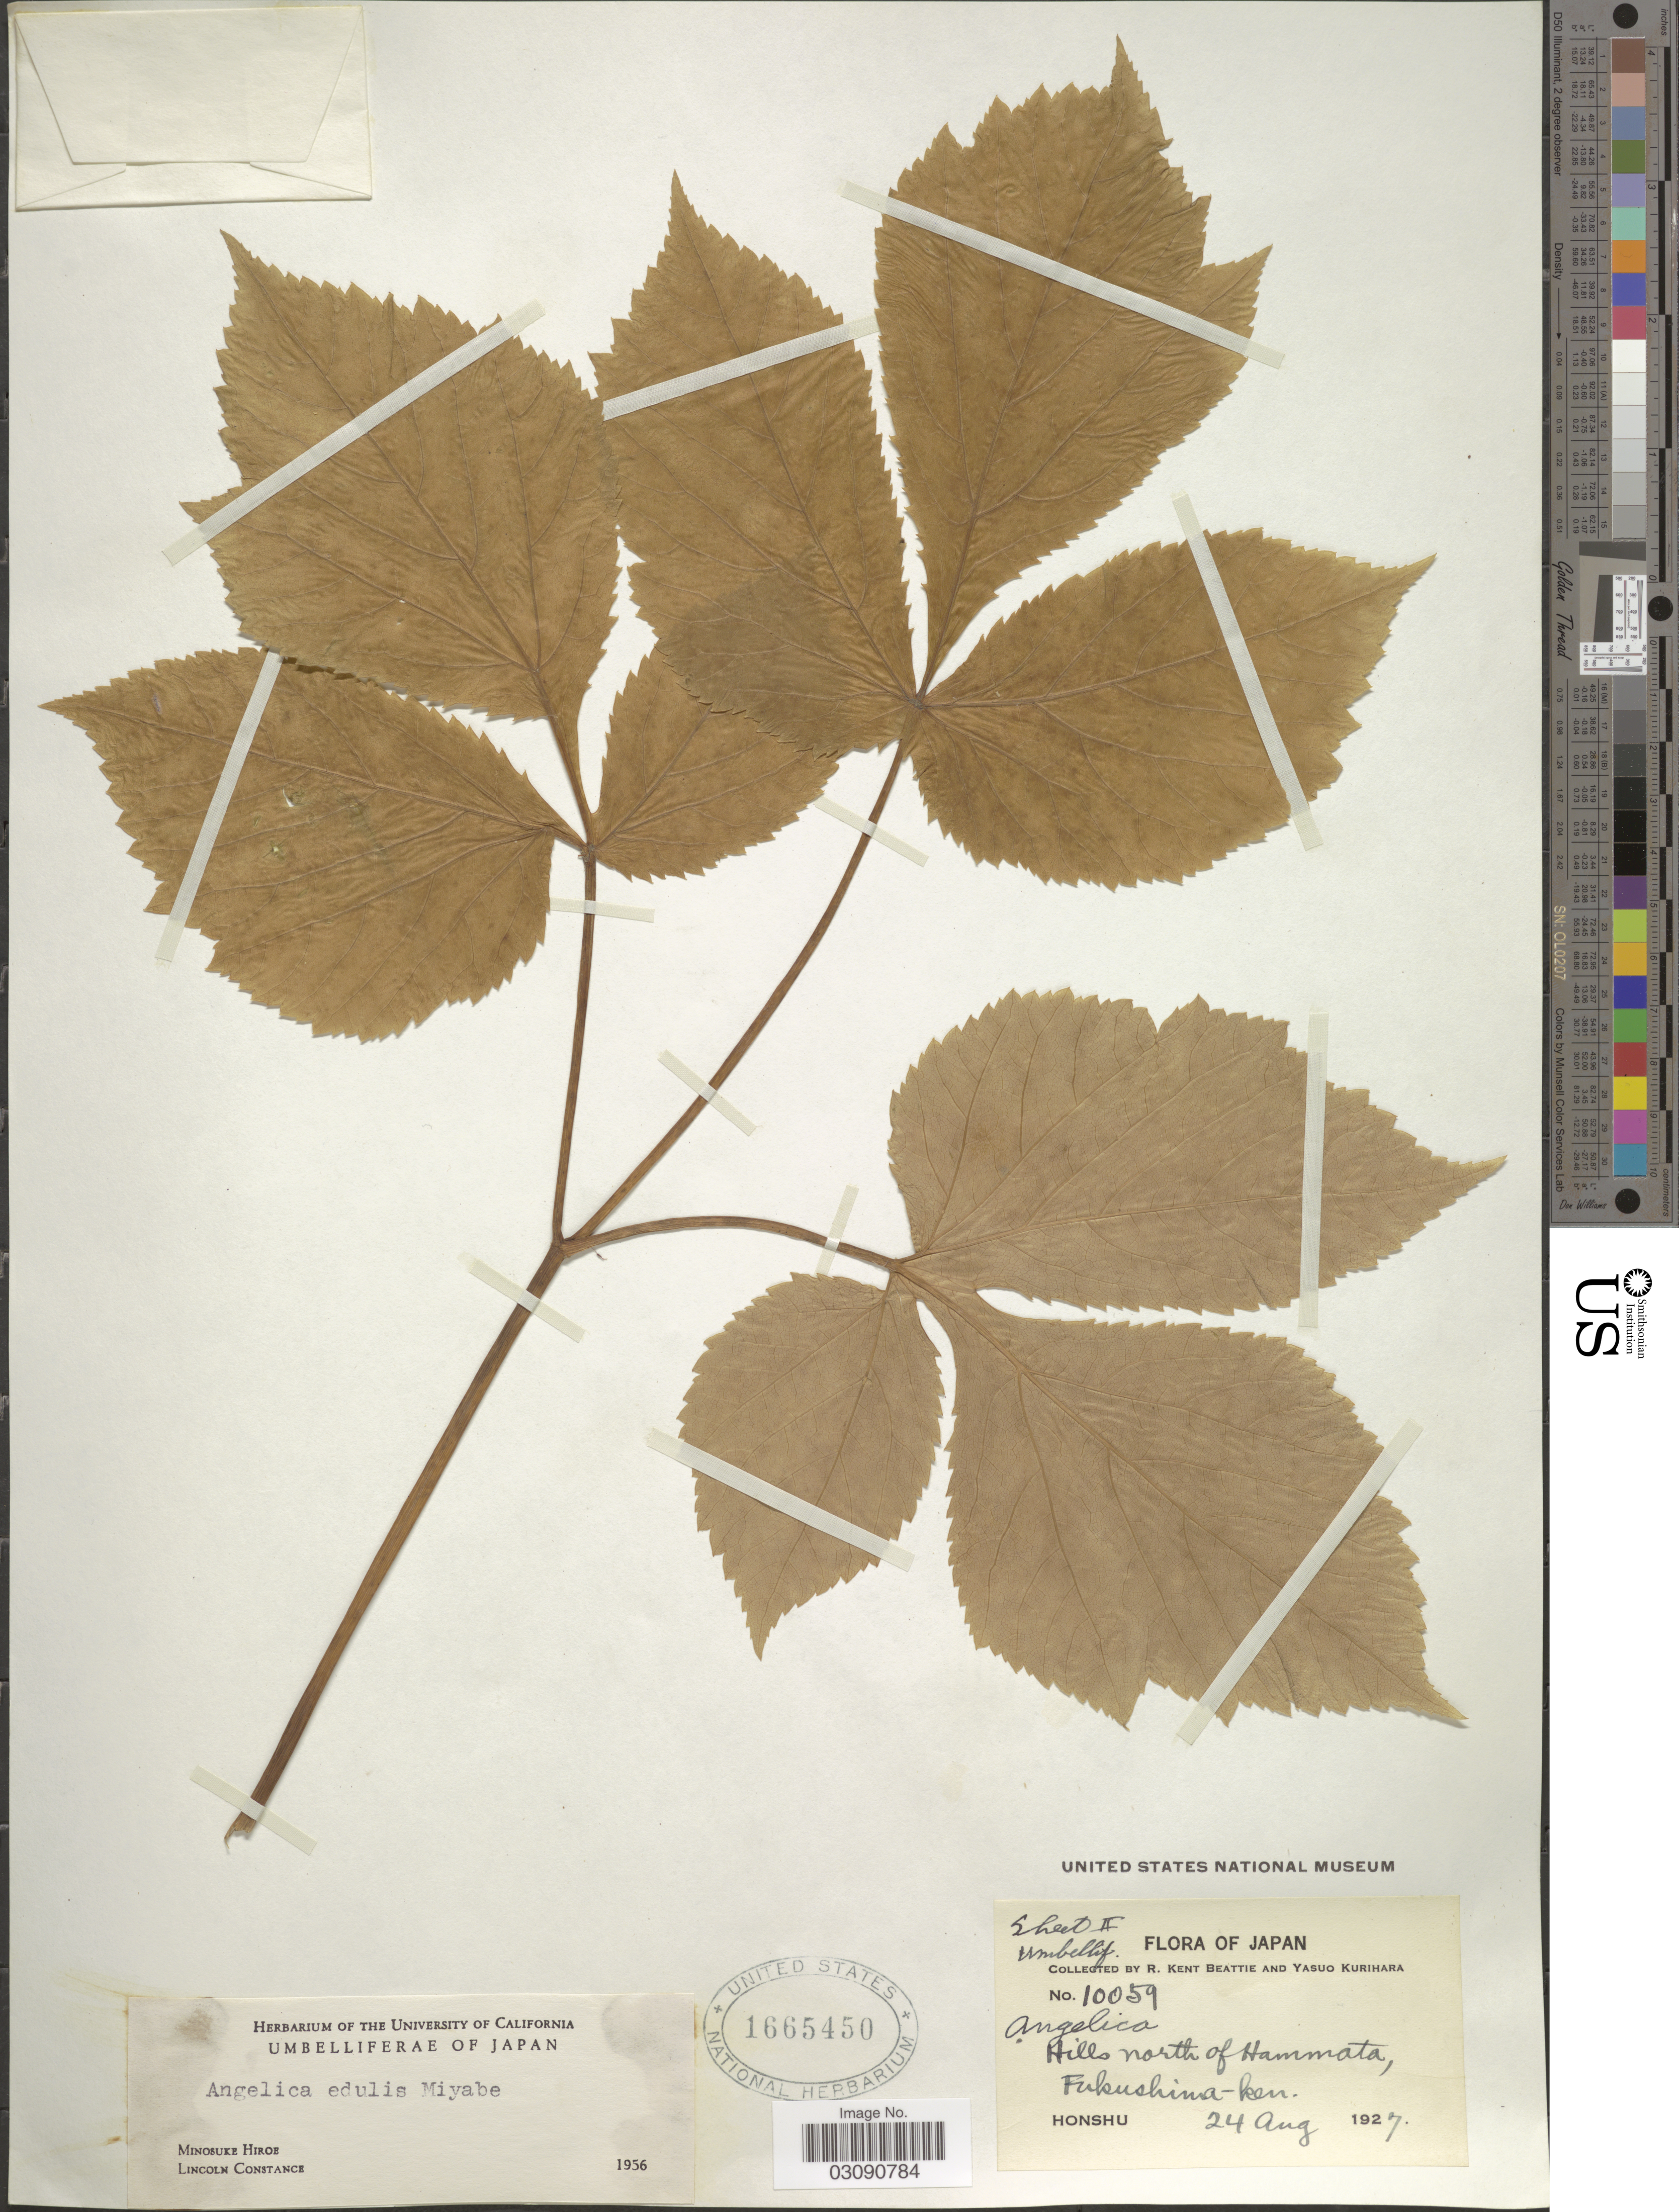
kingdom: Plantae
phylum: Tracheophyta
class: Magnoliopsida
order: Apiales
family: Apiaceae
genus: Angelica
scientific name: Angelica edulis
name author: Miyabe ex Y. Yabe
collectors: R. K. Beattie & Y. Kurihara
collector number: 10059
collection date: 1927-08-24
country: Japan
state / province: Hukusima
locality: Hills north of Hammata, Fukushima-ken.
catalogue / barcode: US 1665450